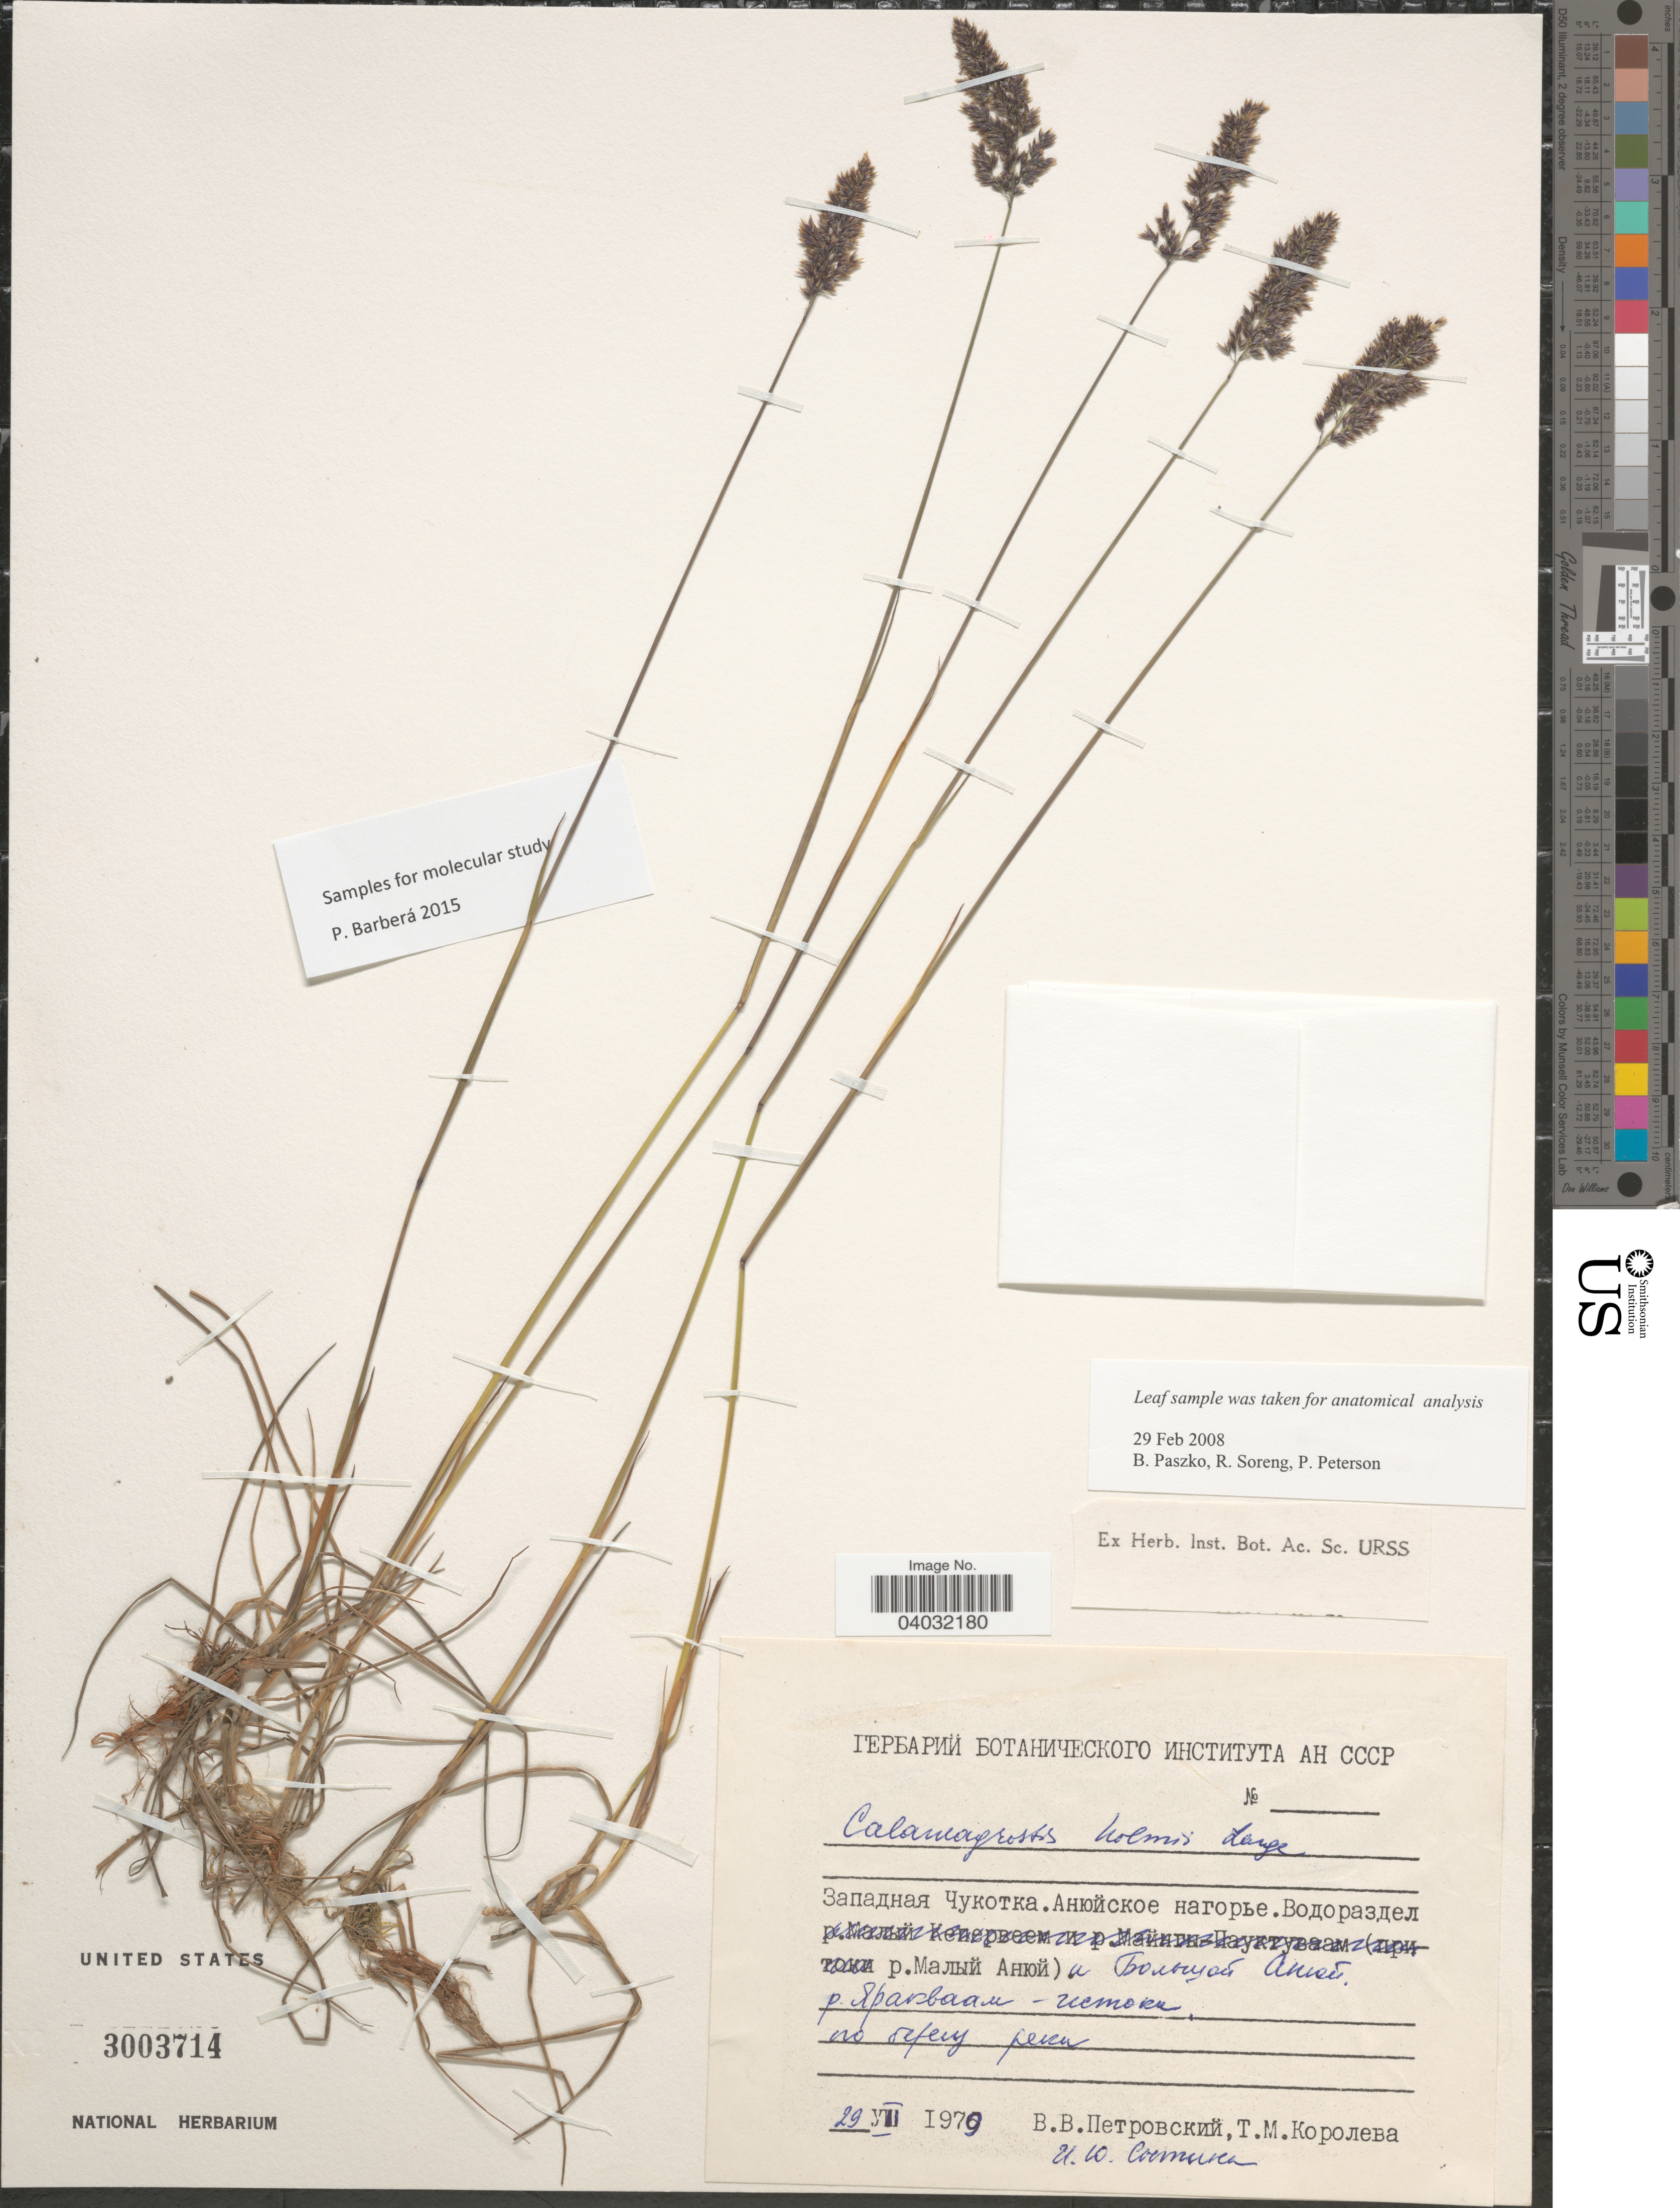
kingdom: Plantae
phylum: Tracheophyta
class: Liliopsida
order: Poales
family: Poaceae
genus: Calamagrostis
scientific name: Calamagrostis holmii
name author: Lange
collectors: V. Petrovskiy, T. Koroleva & I. Sytina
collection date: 1979-07-29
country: Russian Federation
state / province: Chukotka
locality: Between rivers Malyy Anyuy and Bolshoy Anyuy, river Yarakvaam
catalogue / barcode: US 3003714